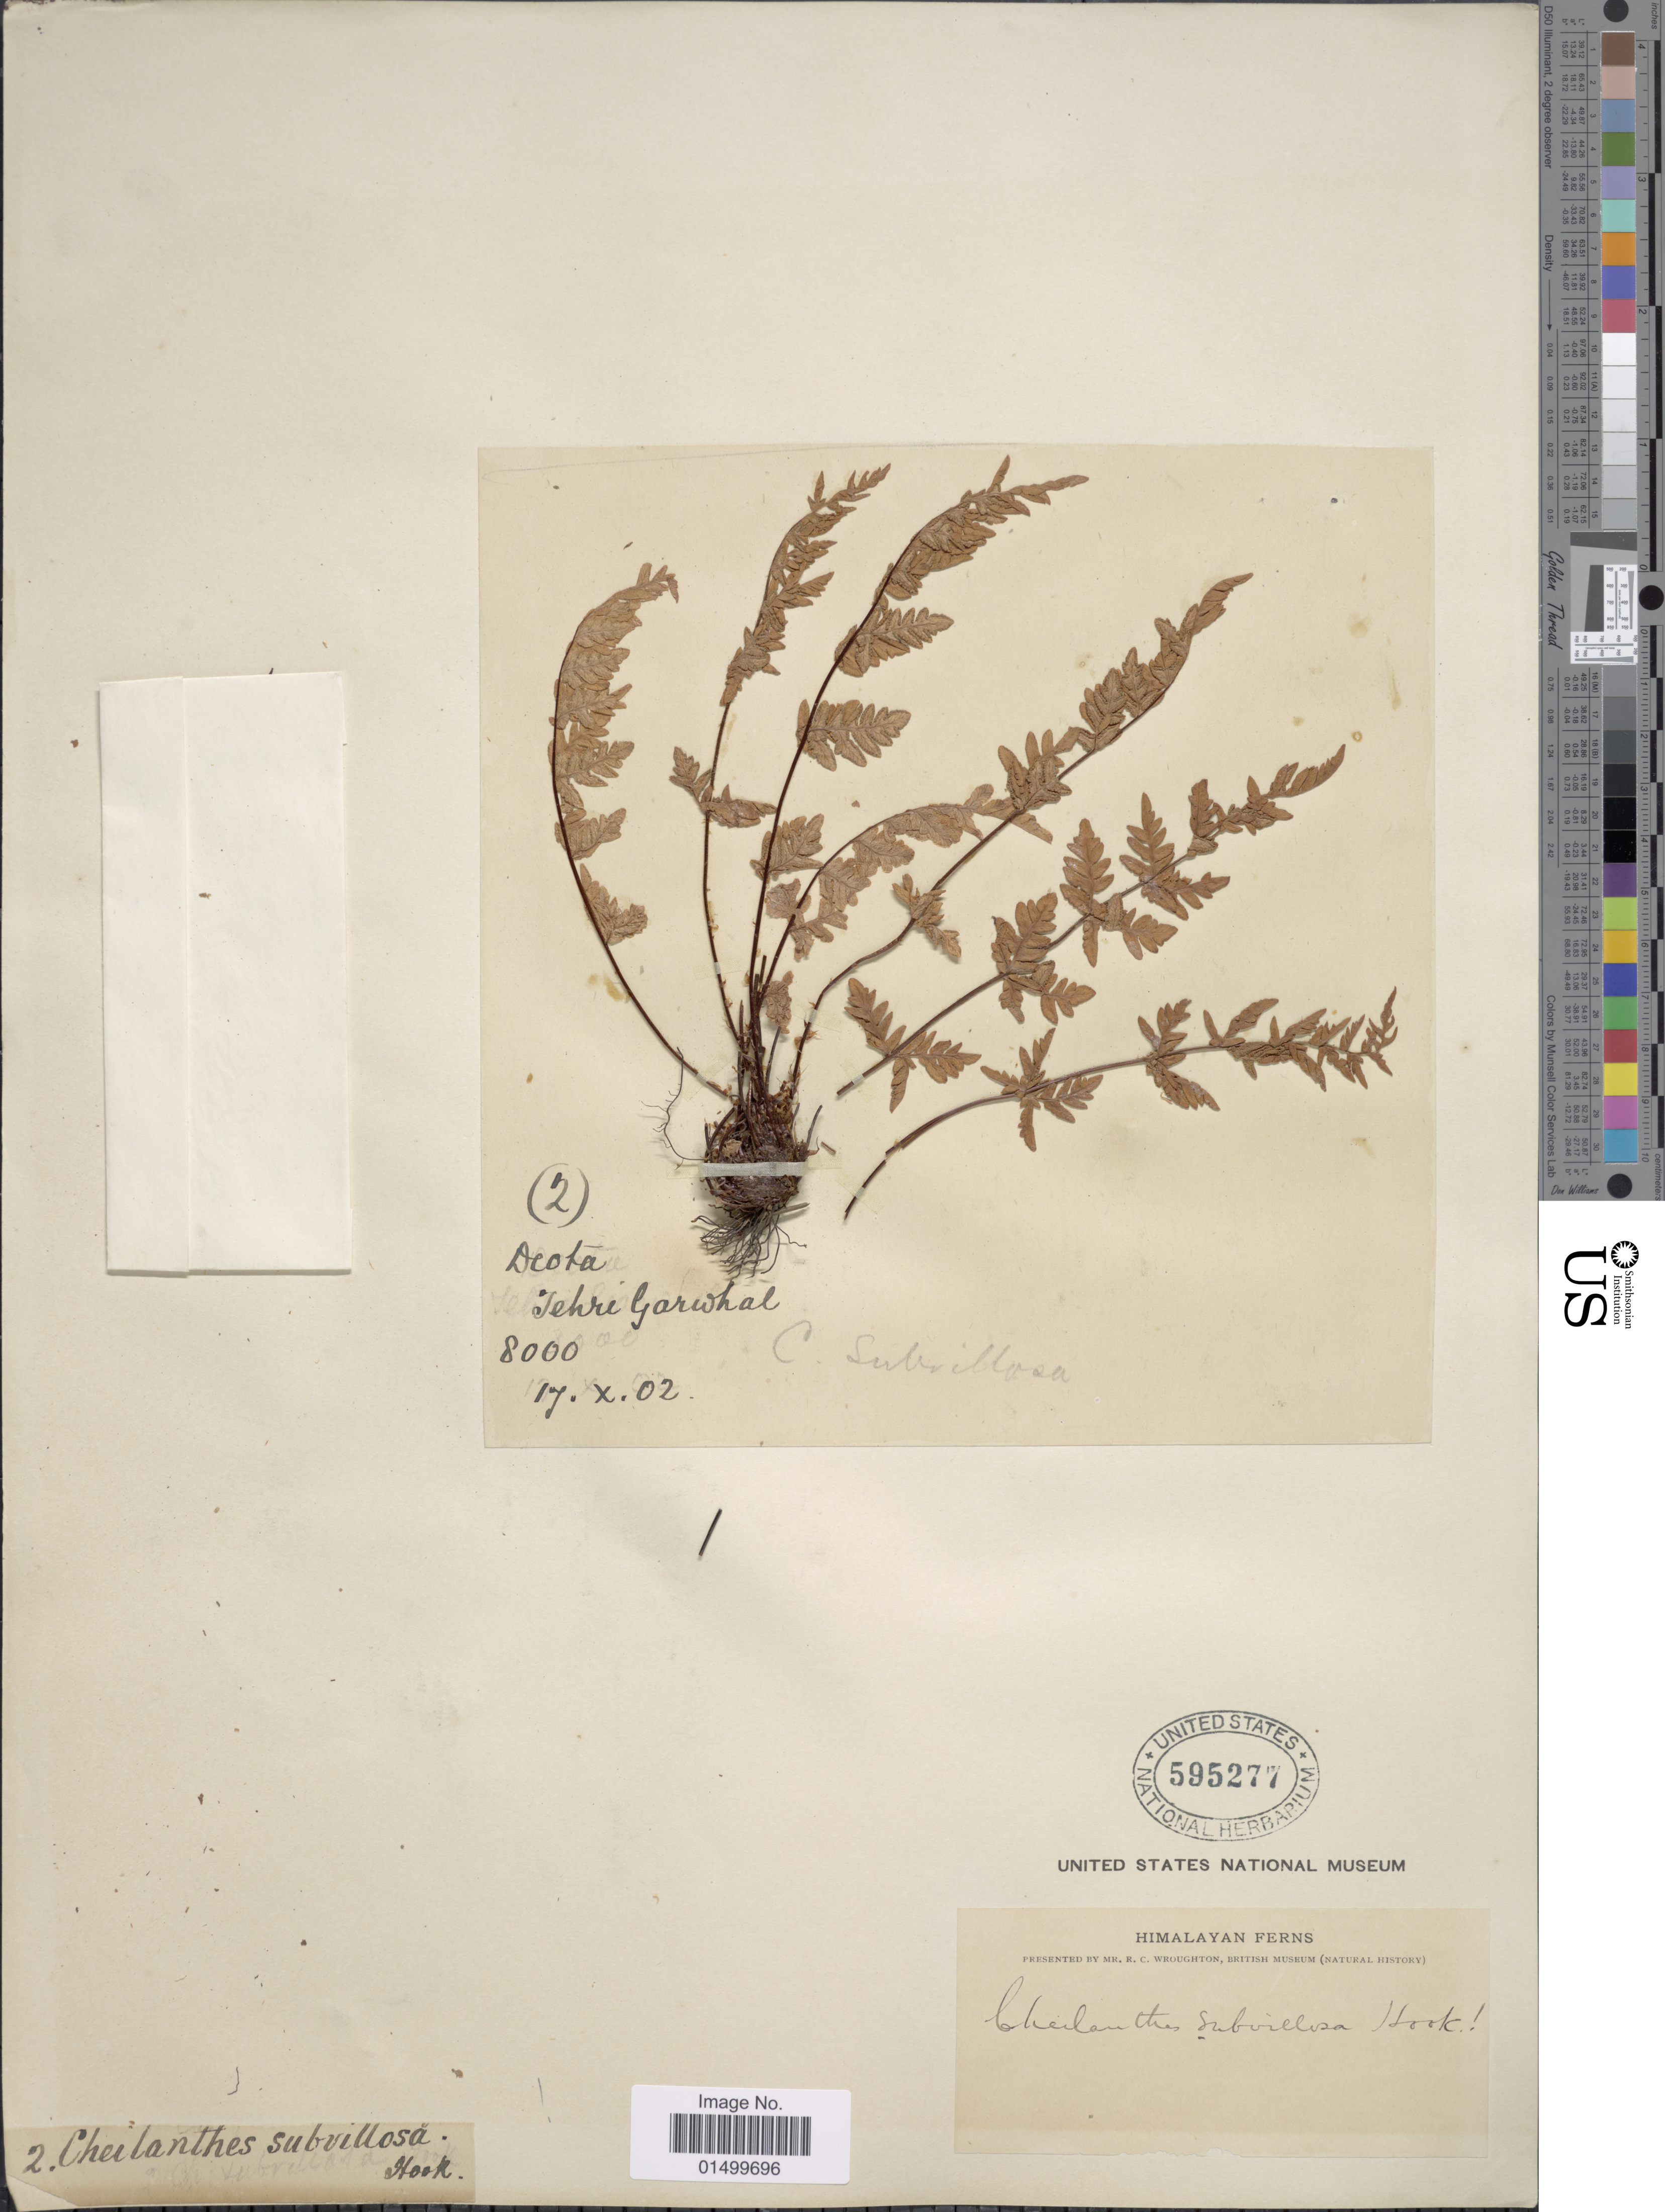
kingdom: Plantae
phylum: Tracheophyta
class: Polypodiopsida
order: Polypodiales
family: Pteridaceae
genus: Cheilanthes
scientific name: Cheilanthes subvillosum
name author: Hook.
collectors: R. Wroughton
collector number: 2?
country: India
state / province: Uttarakhand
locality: Himalaya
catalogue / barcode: US 595277